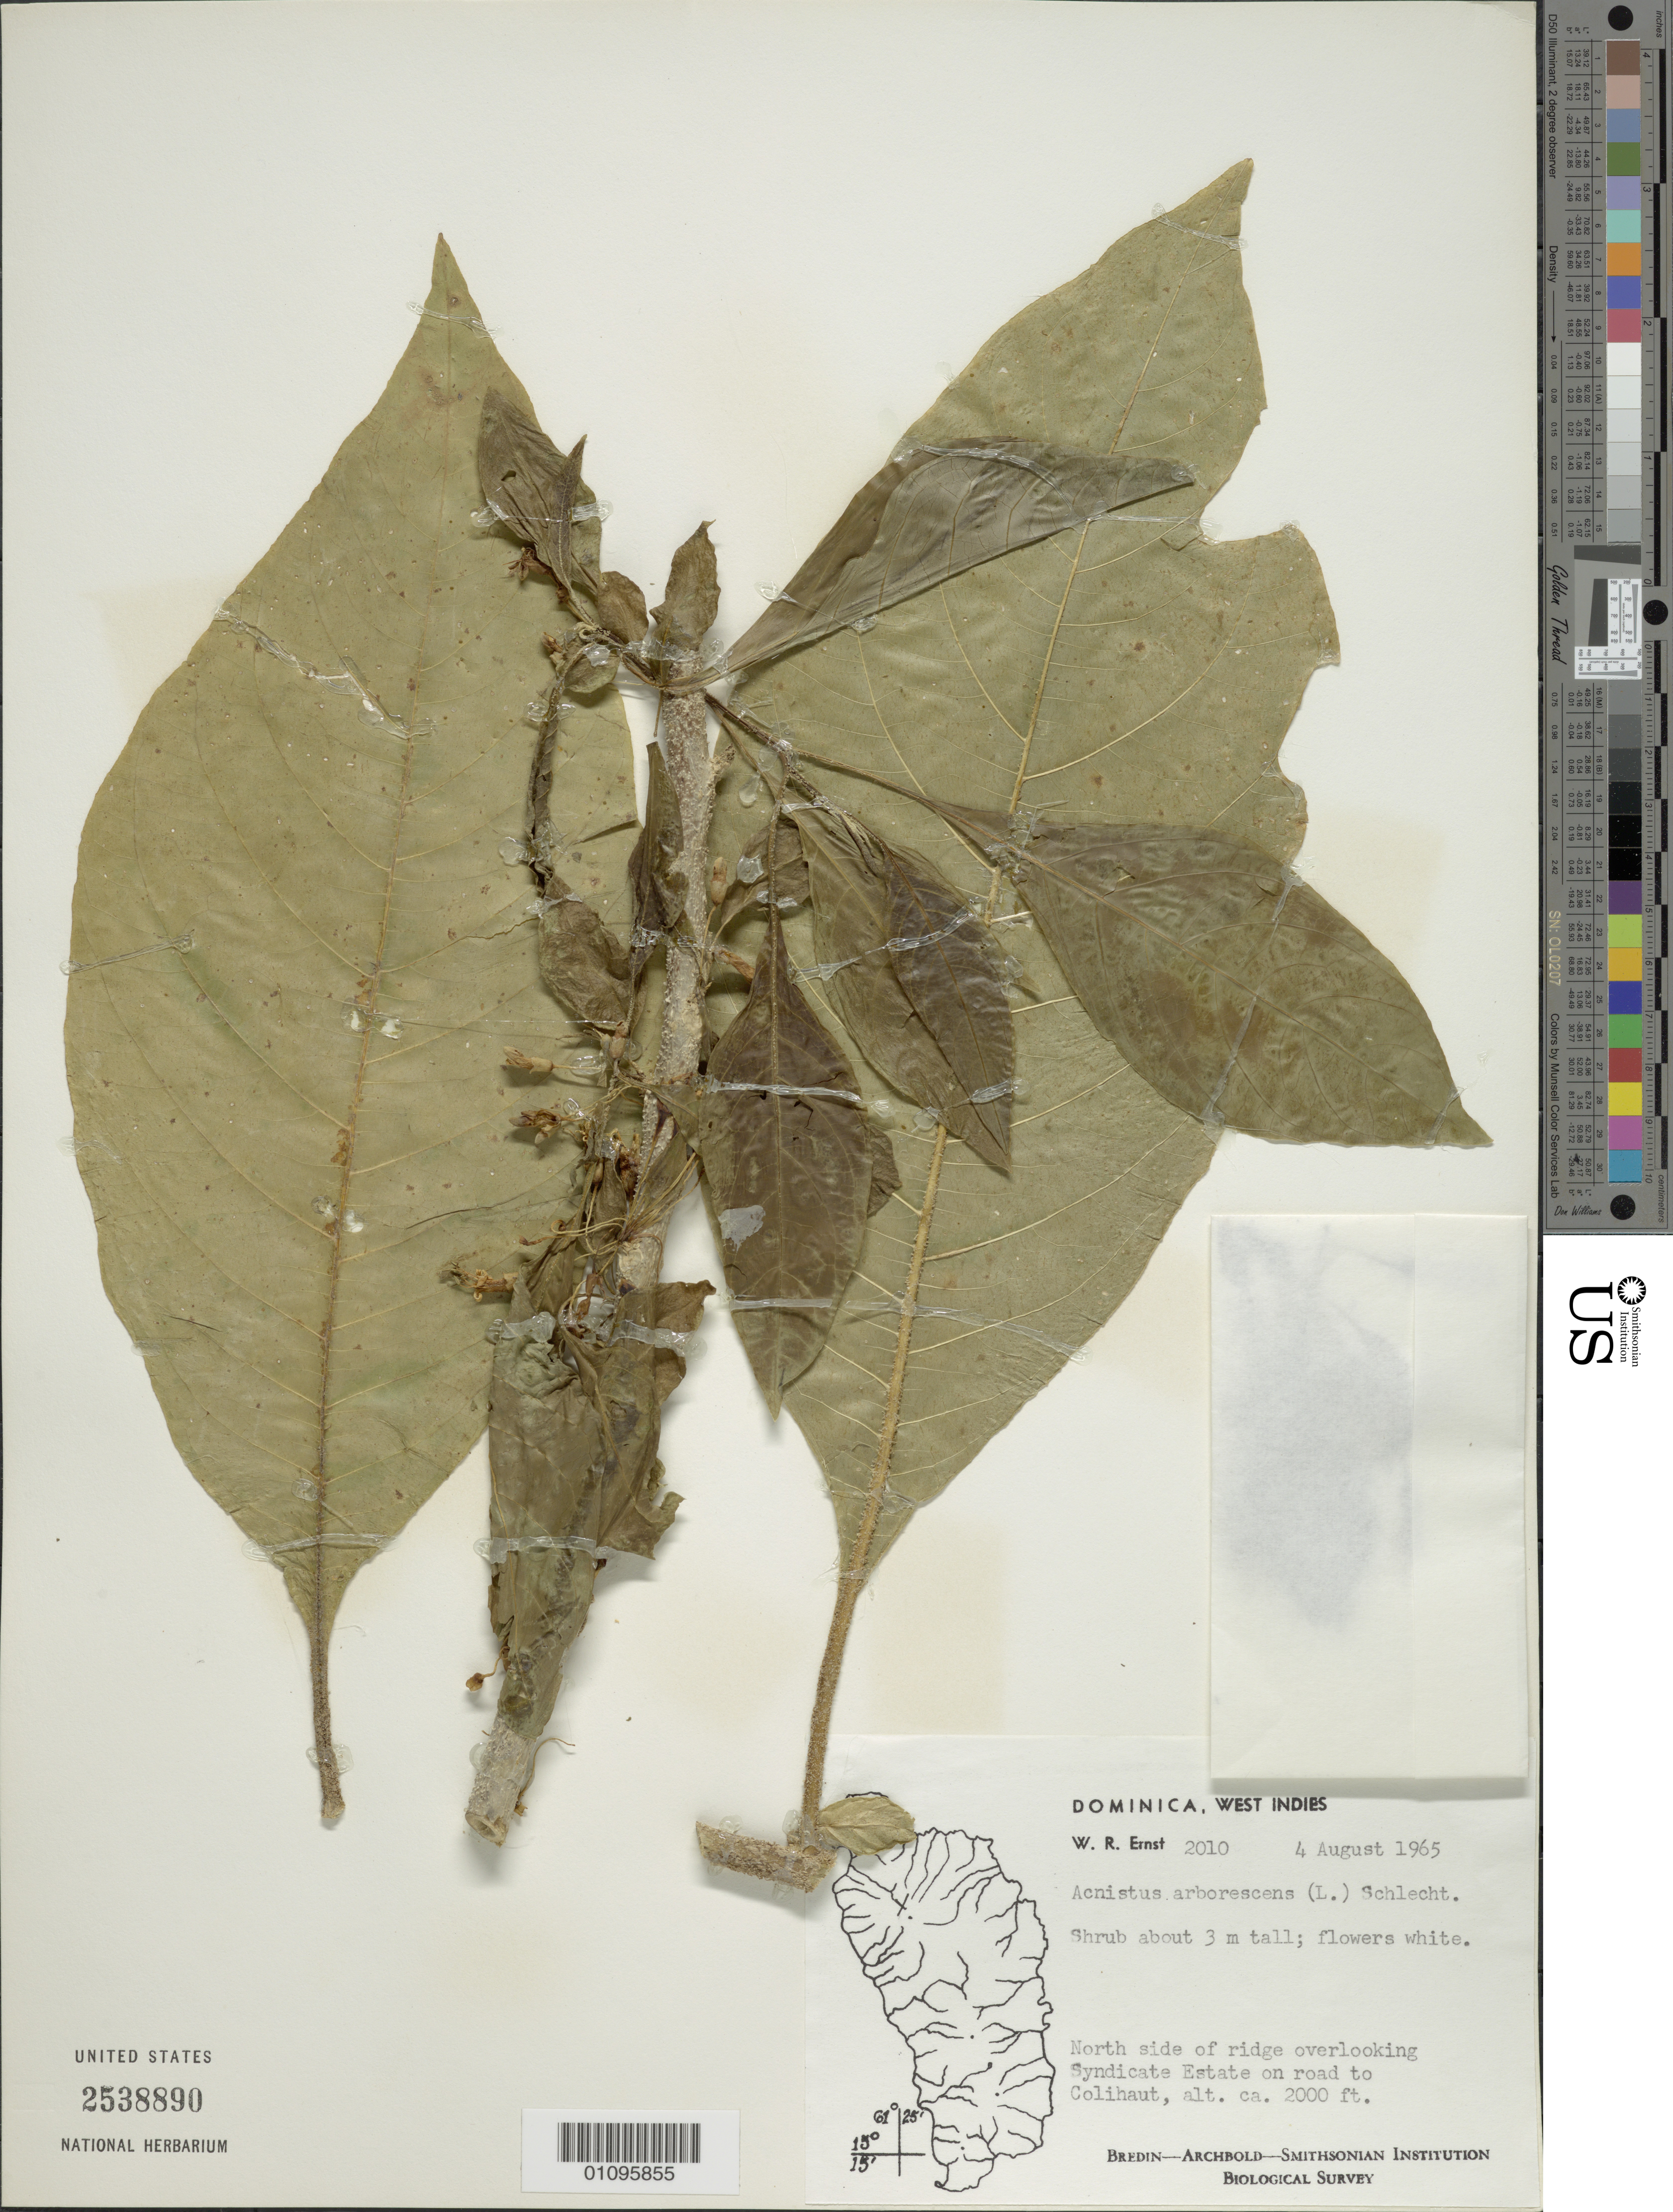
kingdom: Plantae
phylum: Tracheophyta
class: Magnoliopsida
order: Solanales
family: Solanaceae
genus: Acnistus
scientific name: Acnistus arborescens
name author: (L.) Schltdl.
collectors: W. R. Ernst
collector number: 2010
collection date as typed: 04 Aug 1965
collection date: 1965-08-04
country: Dominica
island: Dominica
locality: Syndicate Estate, N side of ridge overlooking Estate; on road to Colihaut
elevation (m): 610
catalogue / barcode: US 2538890